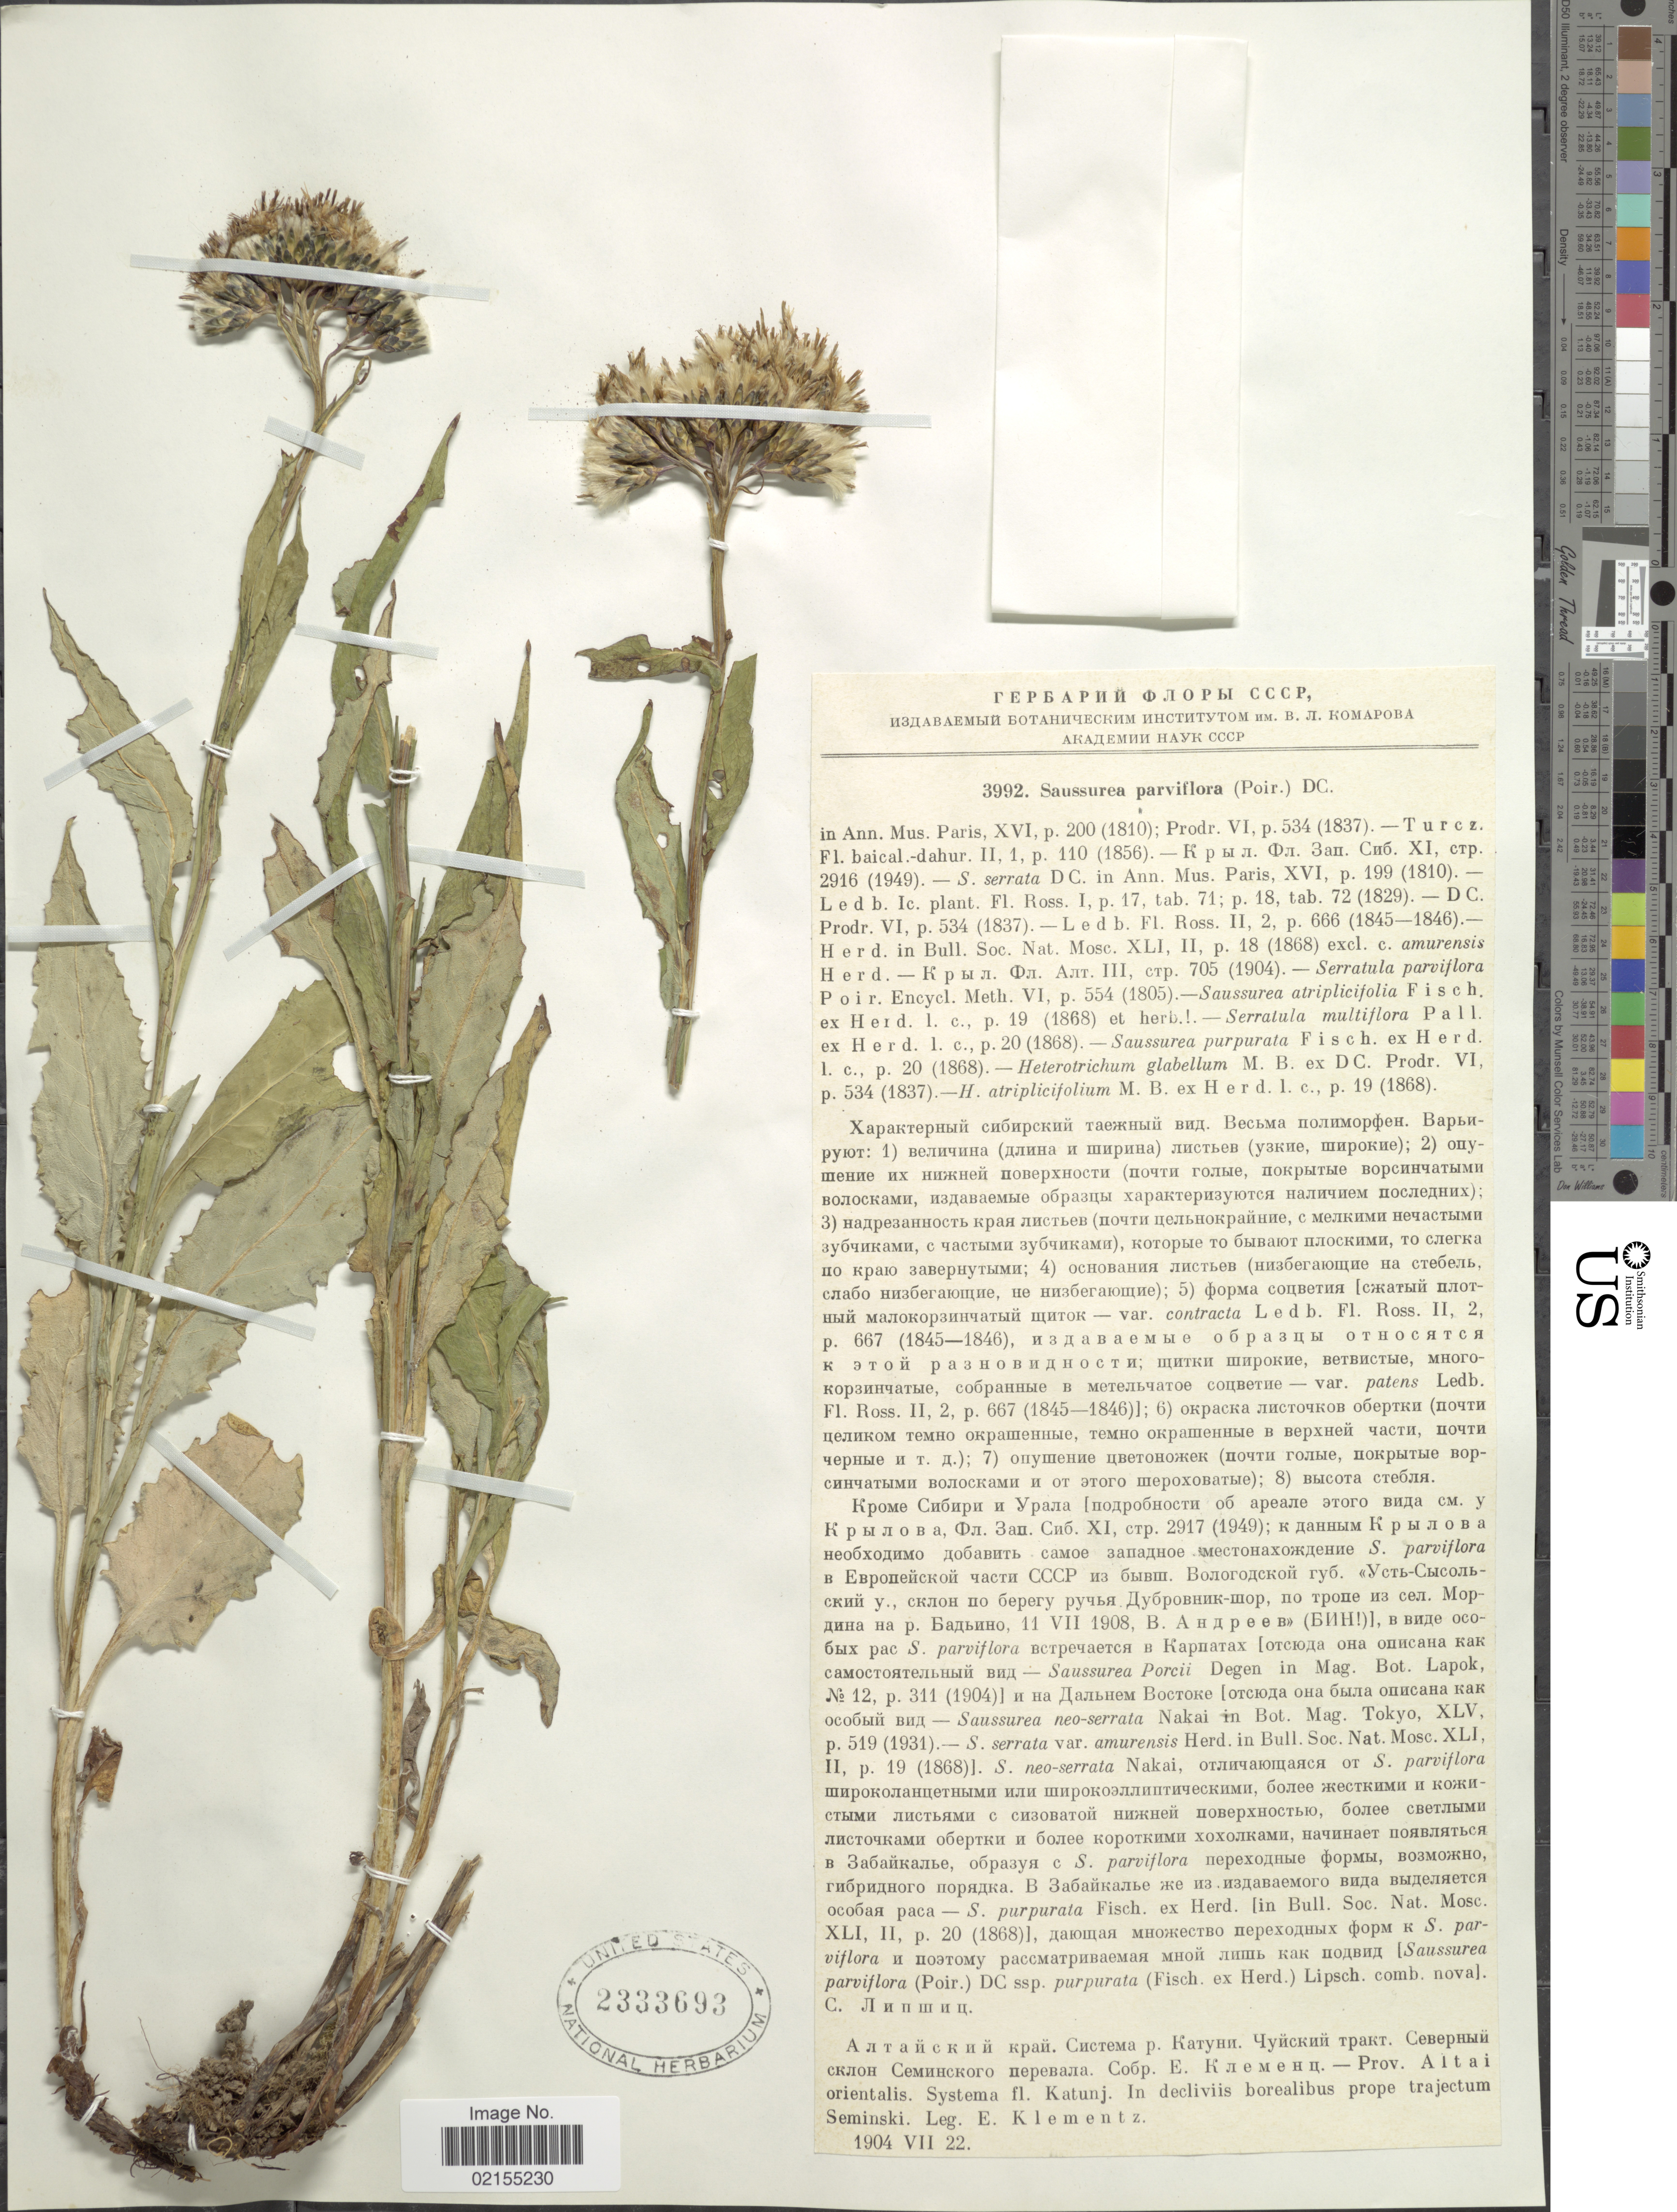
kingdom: Plantae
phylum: Tracheophyta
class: Magnoliopsida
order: Asterales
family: Asteraceae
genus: Saussurea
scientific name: Saussurea parviflora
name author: (Poir.) DC.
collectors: E. Klementz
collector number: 3992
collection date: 1904-07-22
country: Russian Federation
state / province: Altai Republic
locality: Prov. Altai oirientalis, Systema fl. Katunj, In declivis borealibus prope trajectum Seminski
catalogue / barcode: US 2333693